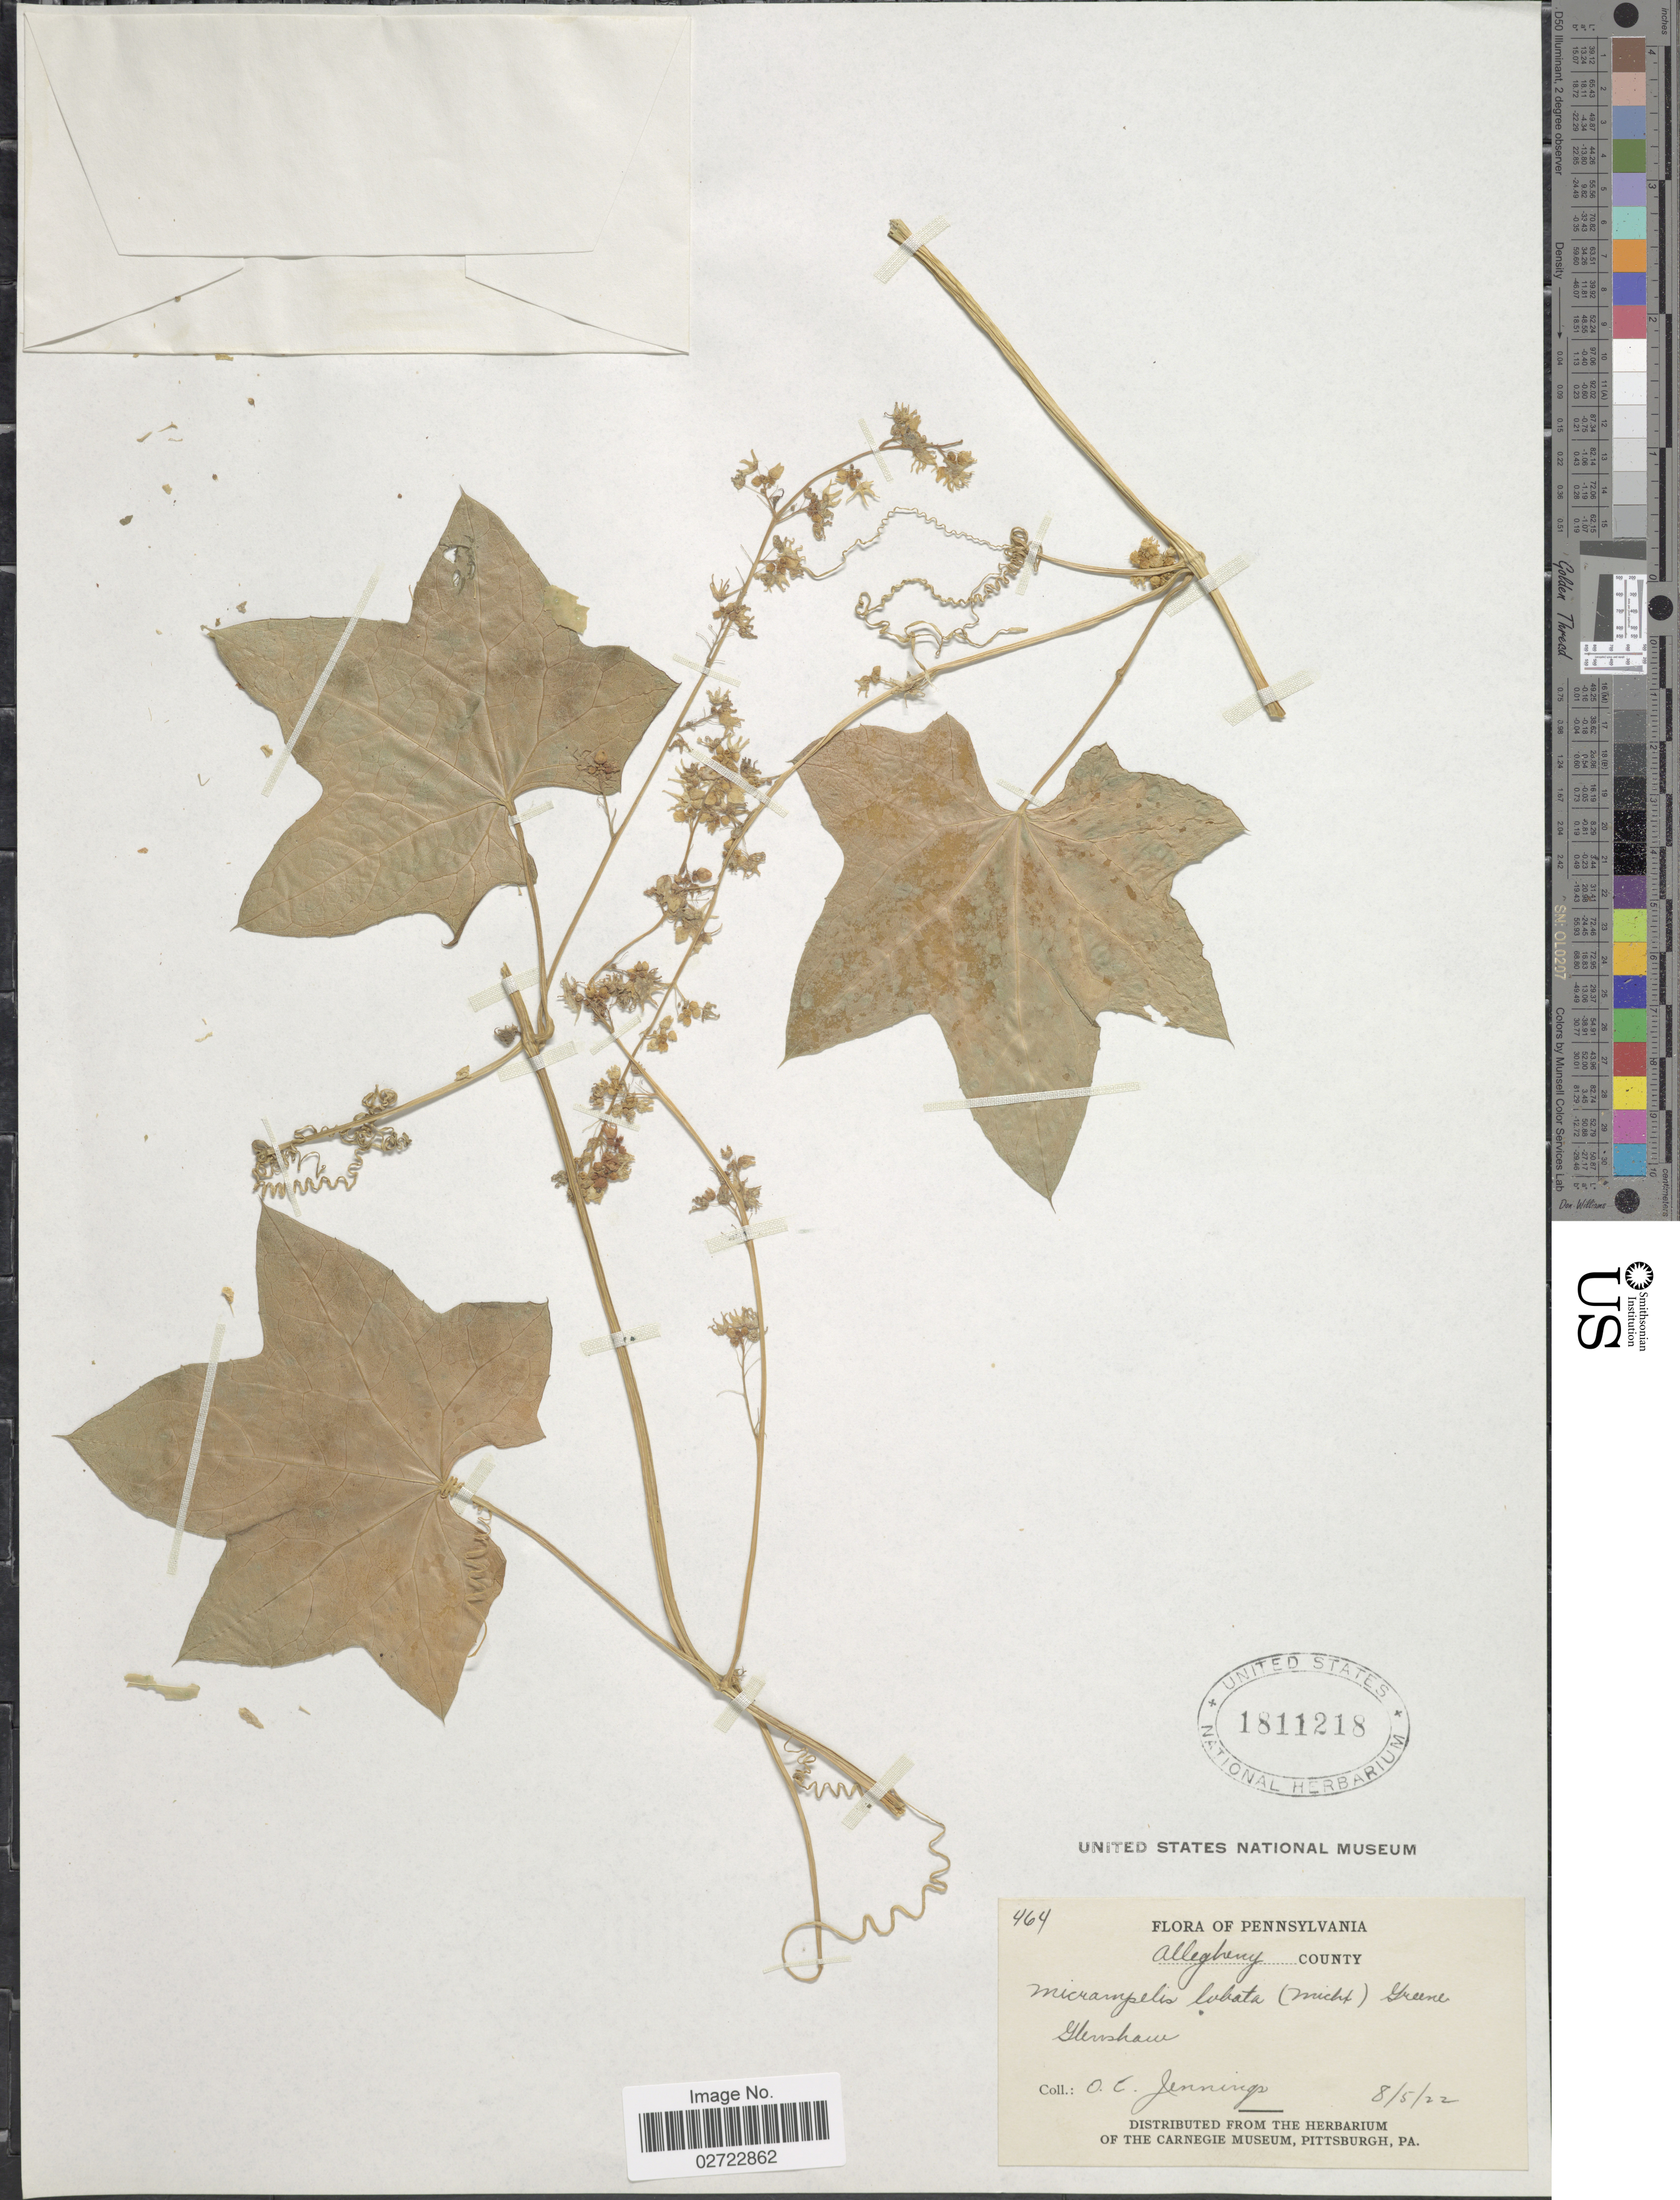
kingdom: Plantae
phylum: Tracheophyta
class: Magnoliopsida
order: Cucurbitales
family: Cucurbitaceae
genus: Echinocystis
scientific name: Echinocystis lobata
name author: (Michx.) Torr. & A. Gray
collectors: O. E. Jennings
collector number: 464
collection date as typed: Transcribed d/m/y: 5/8/22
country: United States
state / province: Pennsylvania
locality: Allegheny County. Glenshaw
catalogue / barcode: US 1811218